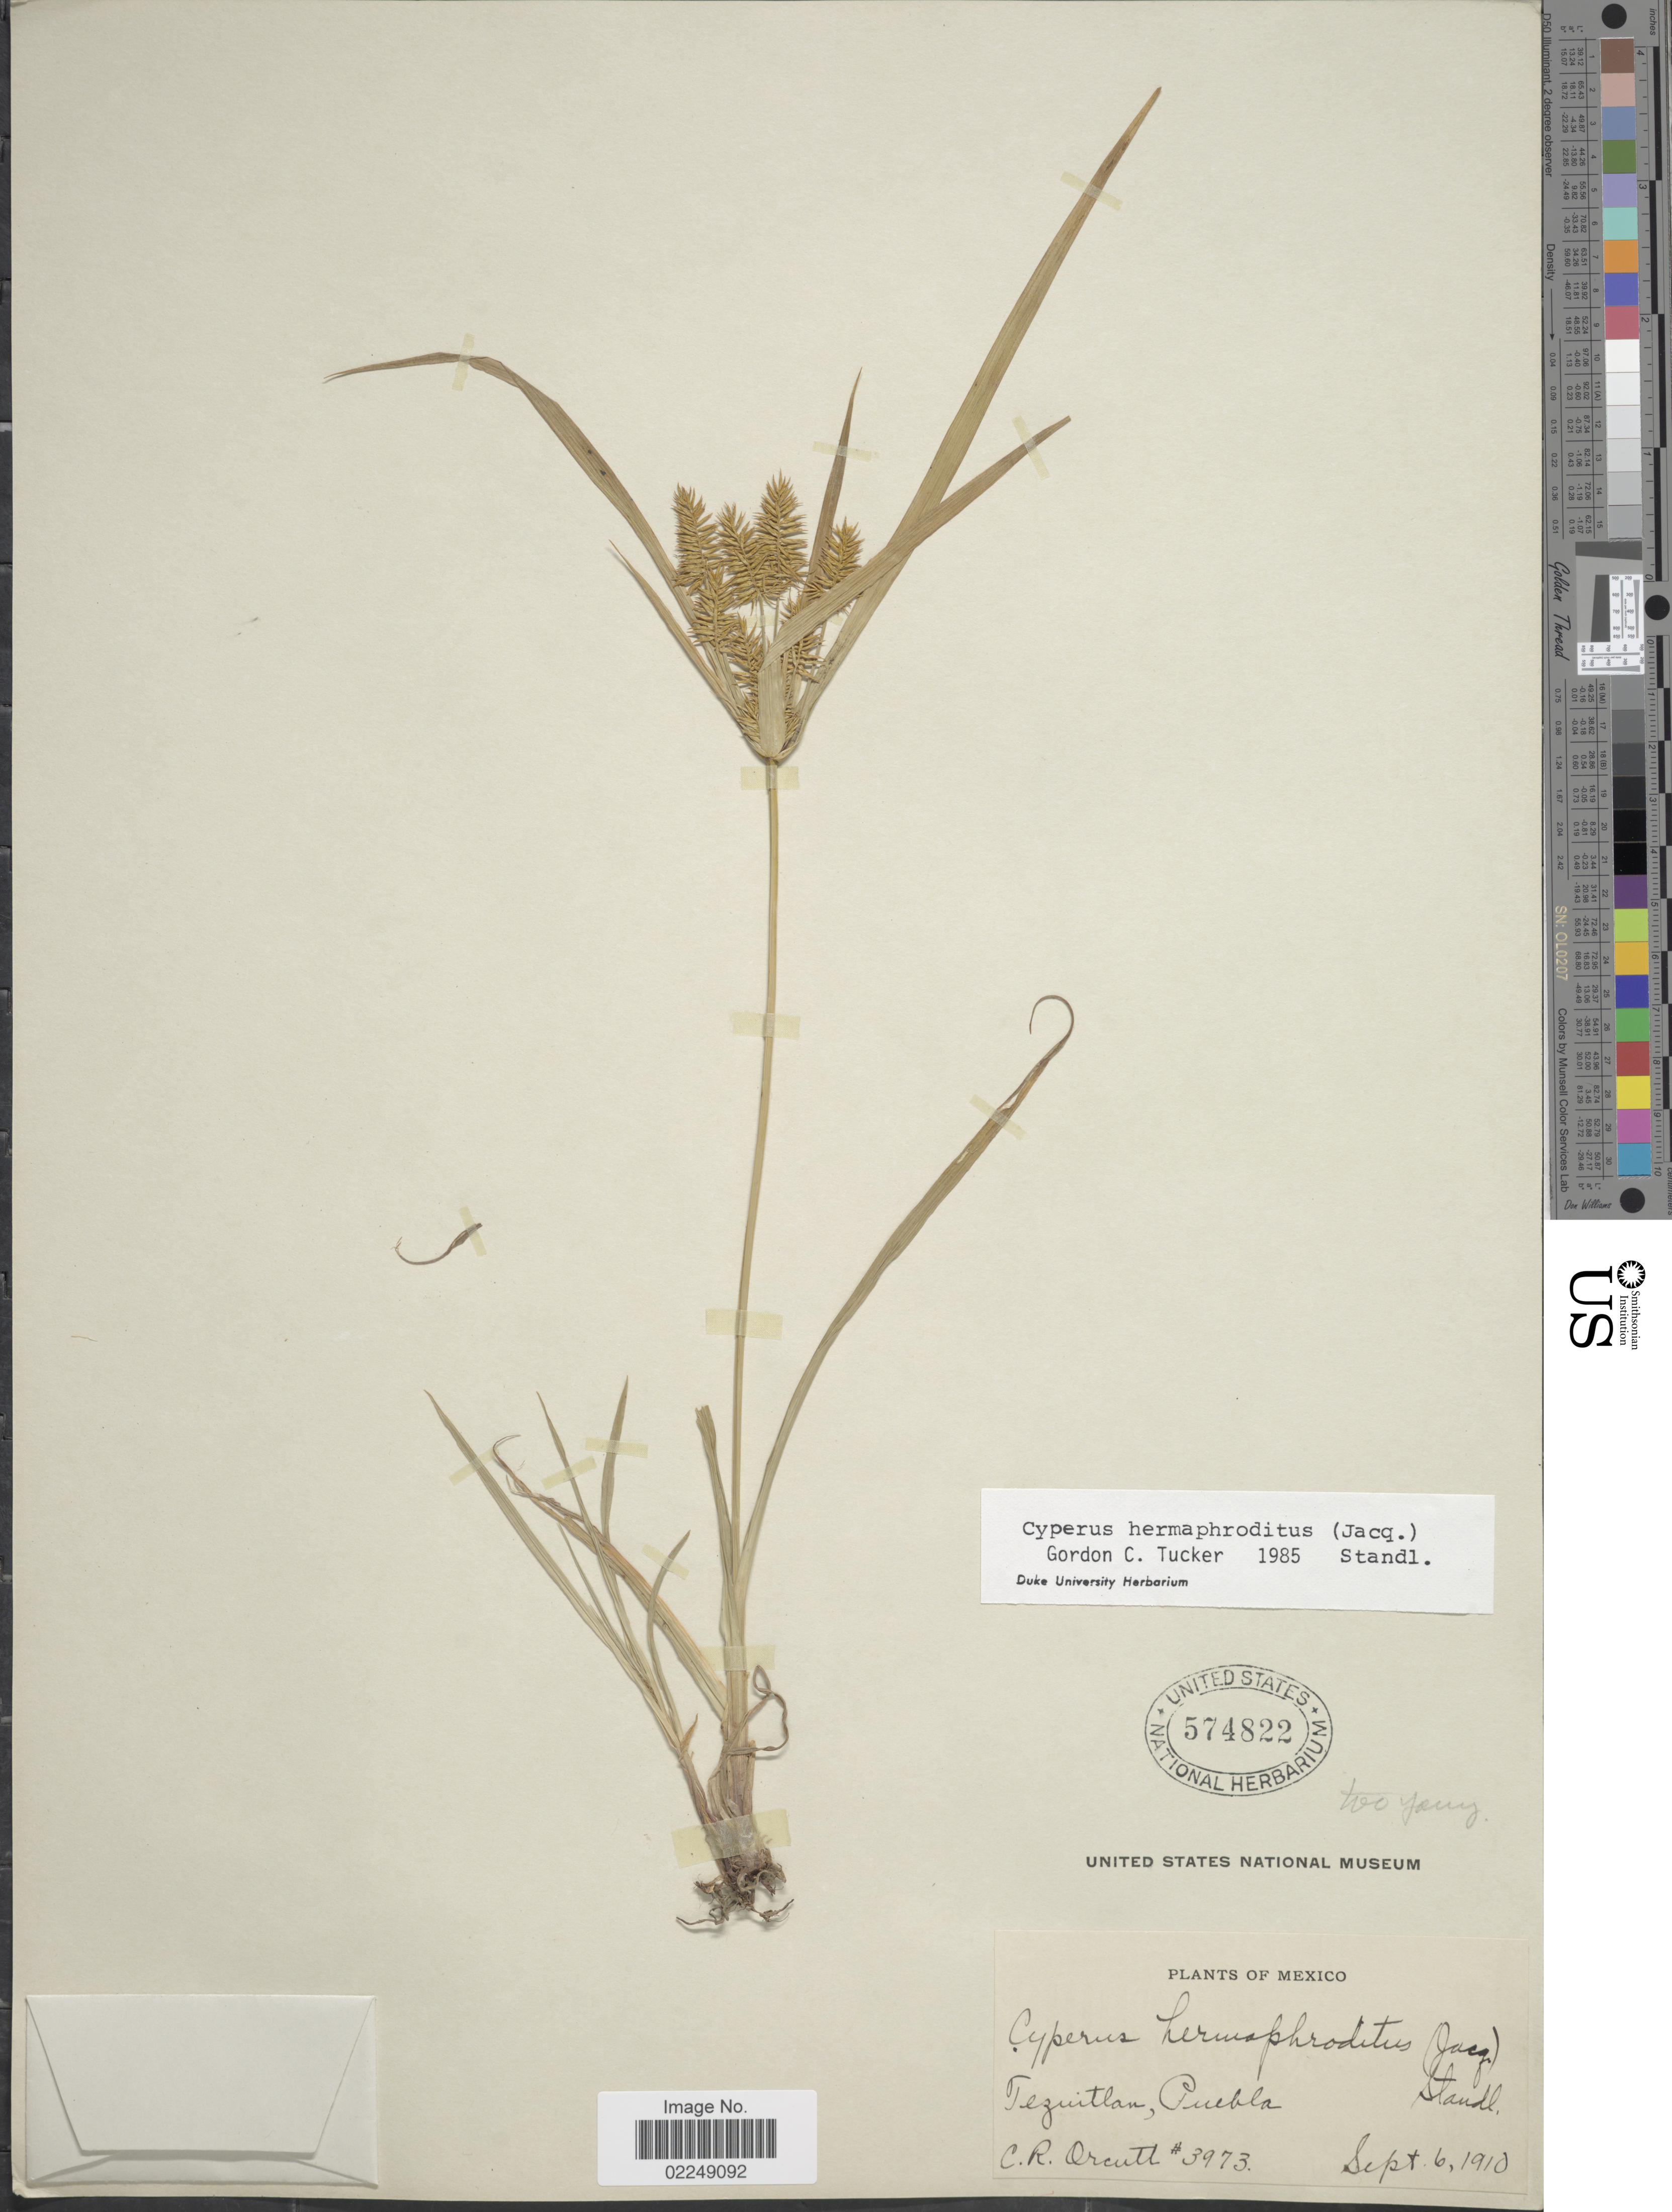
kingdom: Plantae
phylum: Tracheophyta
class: Liliopsida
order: Poales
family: Cyperaceae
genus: Cyperus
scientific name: Cyperus hermaphroditus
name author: (Jacq.) Standl.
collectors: C. R. Orcutt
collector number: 3973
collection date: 1910-09-06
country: Mexico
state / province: Puebla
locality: Tezuitlan, Puebla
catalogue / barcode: US 574822